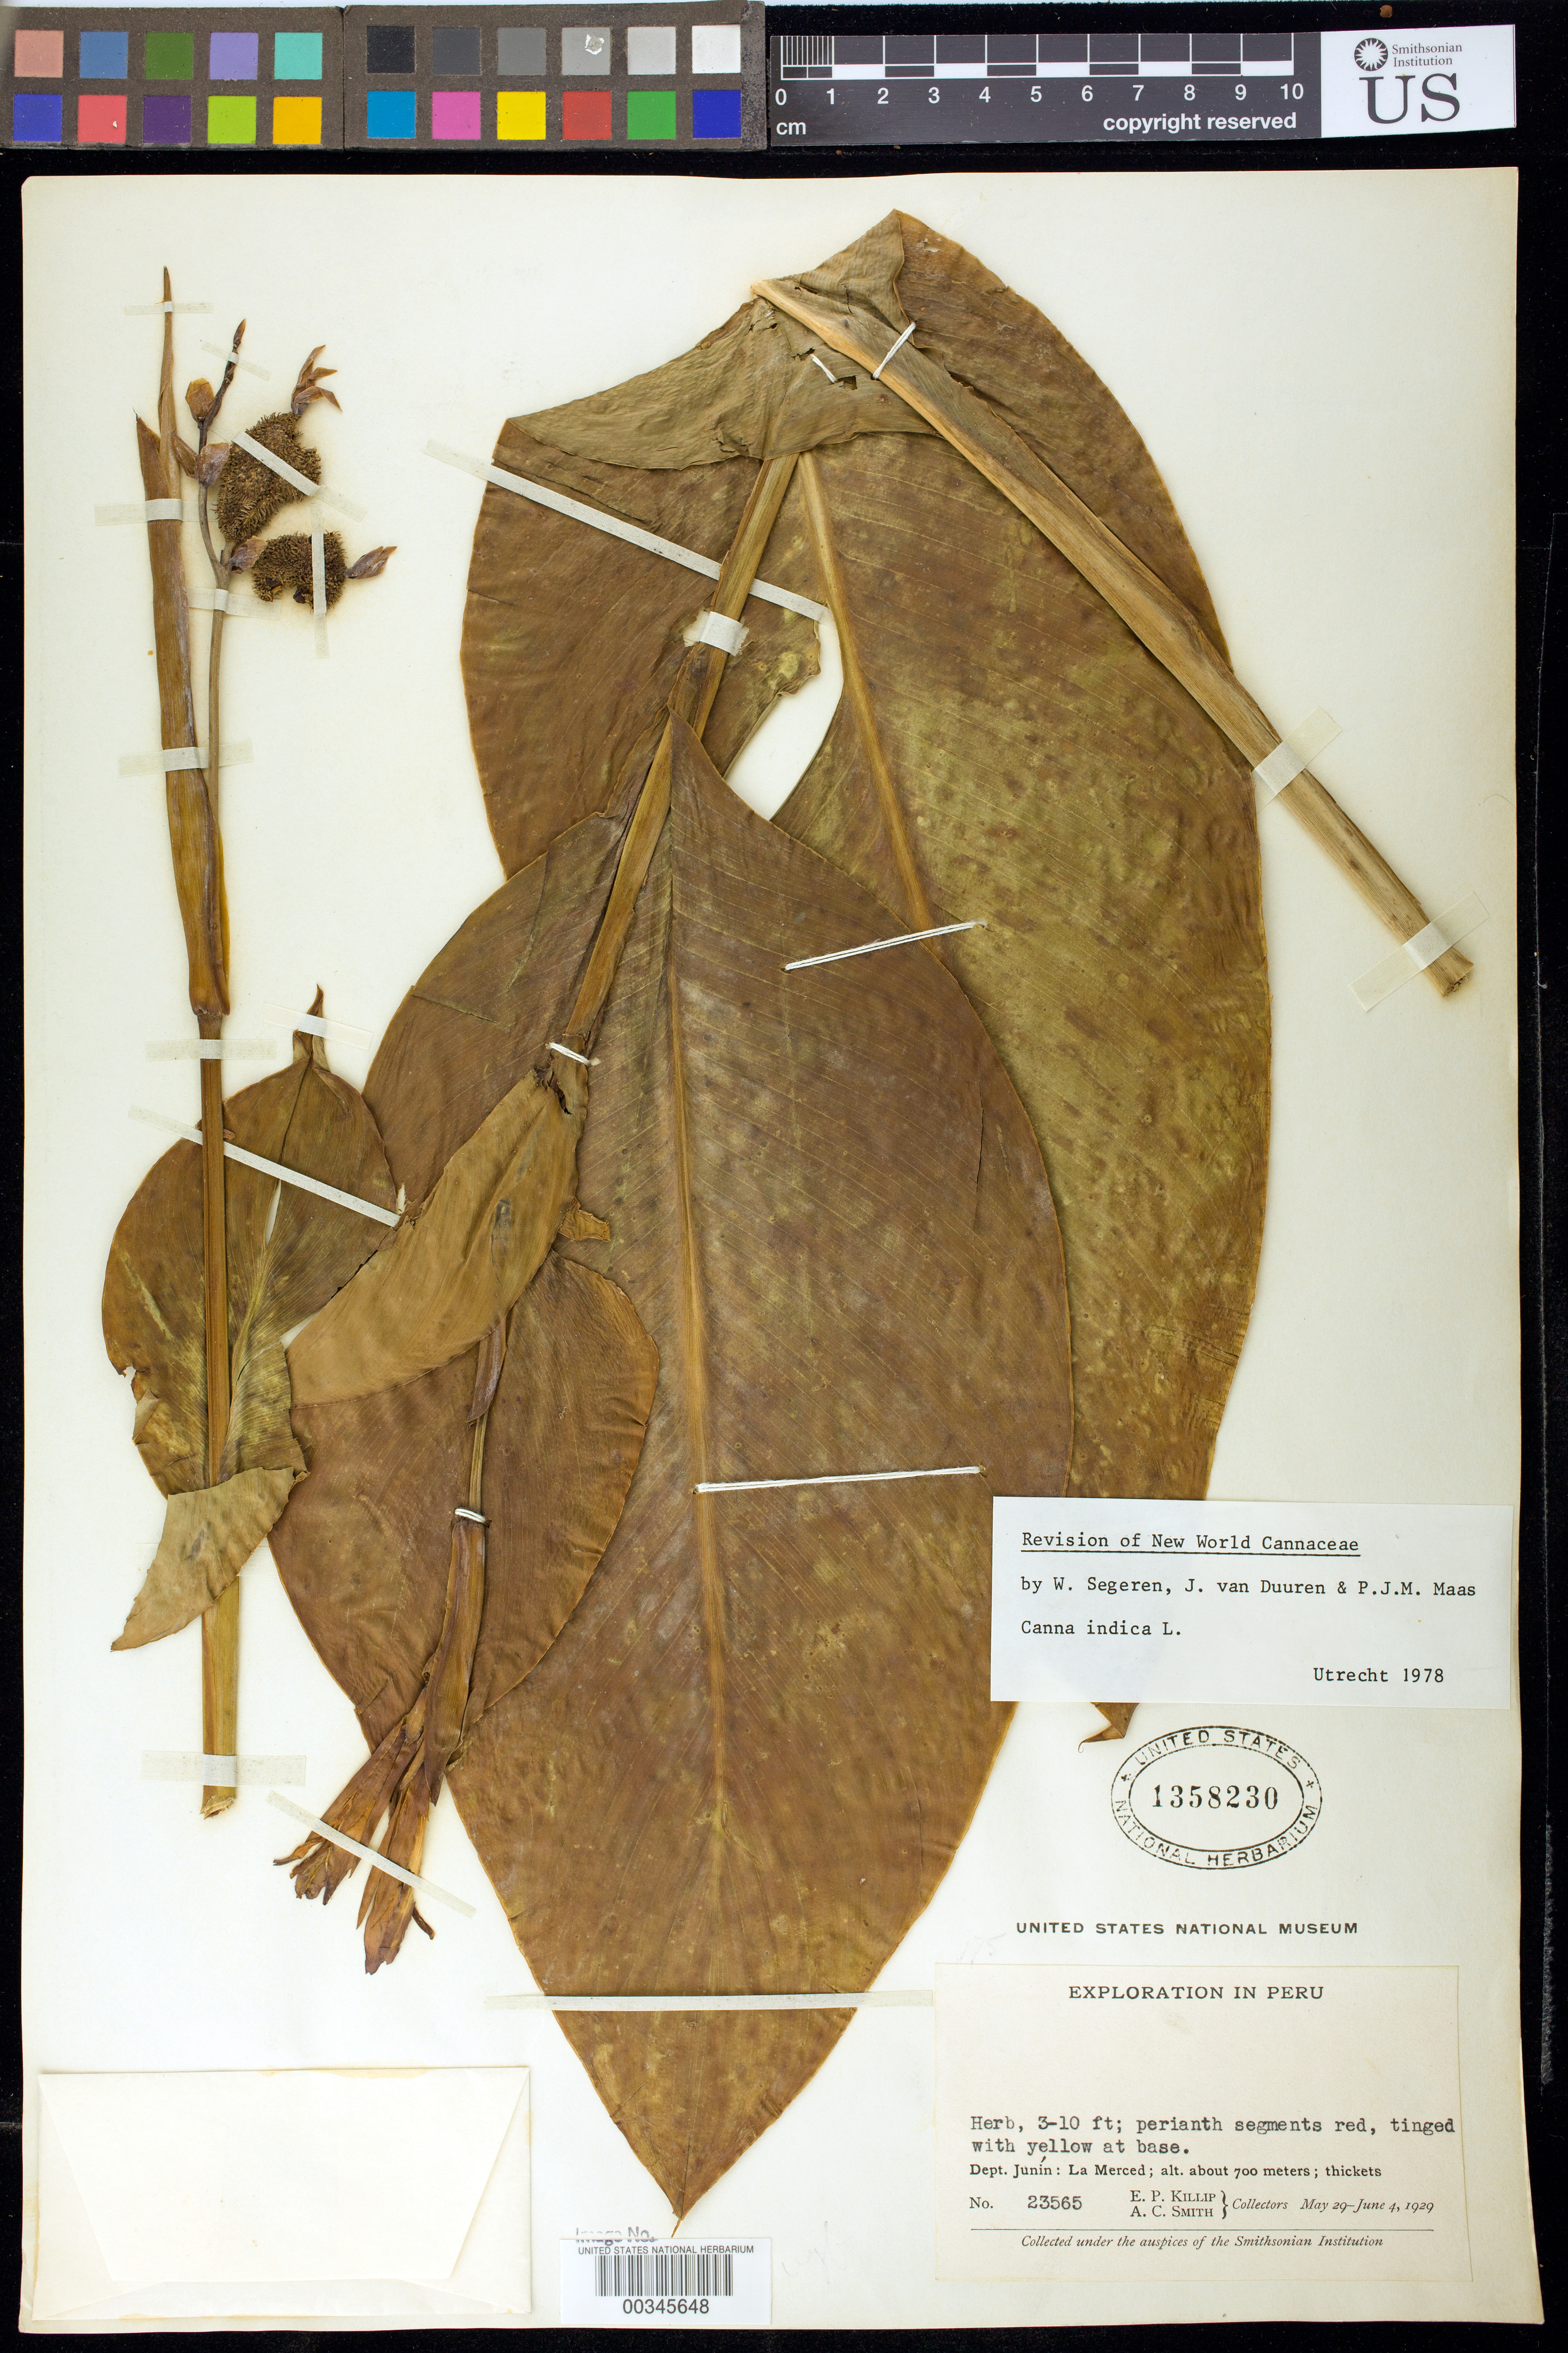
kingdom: Plantae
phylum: Tracheophyta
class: Liliopsida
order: Zingiberales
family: Cannaceae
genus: Canna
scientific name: Canna indica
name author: L.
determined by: Segeren, W.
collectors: E. P. Killip & A. C. Smith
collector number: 23565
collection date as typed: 29 May 1929 to 04 Jun 1929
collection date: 1929-05-29/1929-06-04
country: Peru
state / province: Junín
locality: La merced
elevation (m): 700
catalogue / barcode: US 1358230